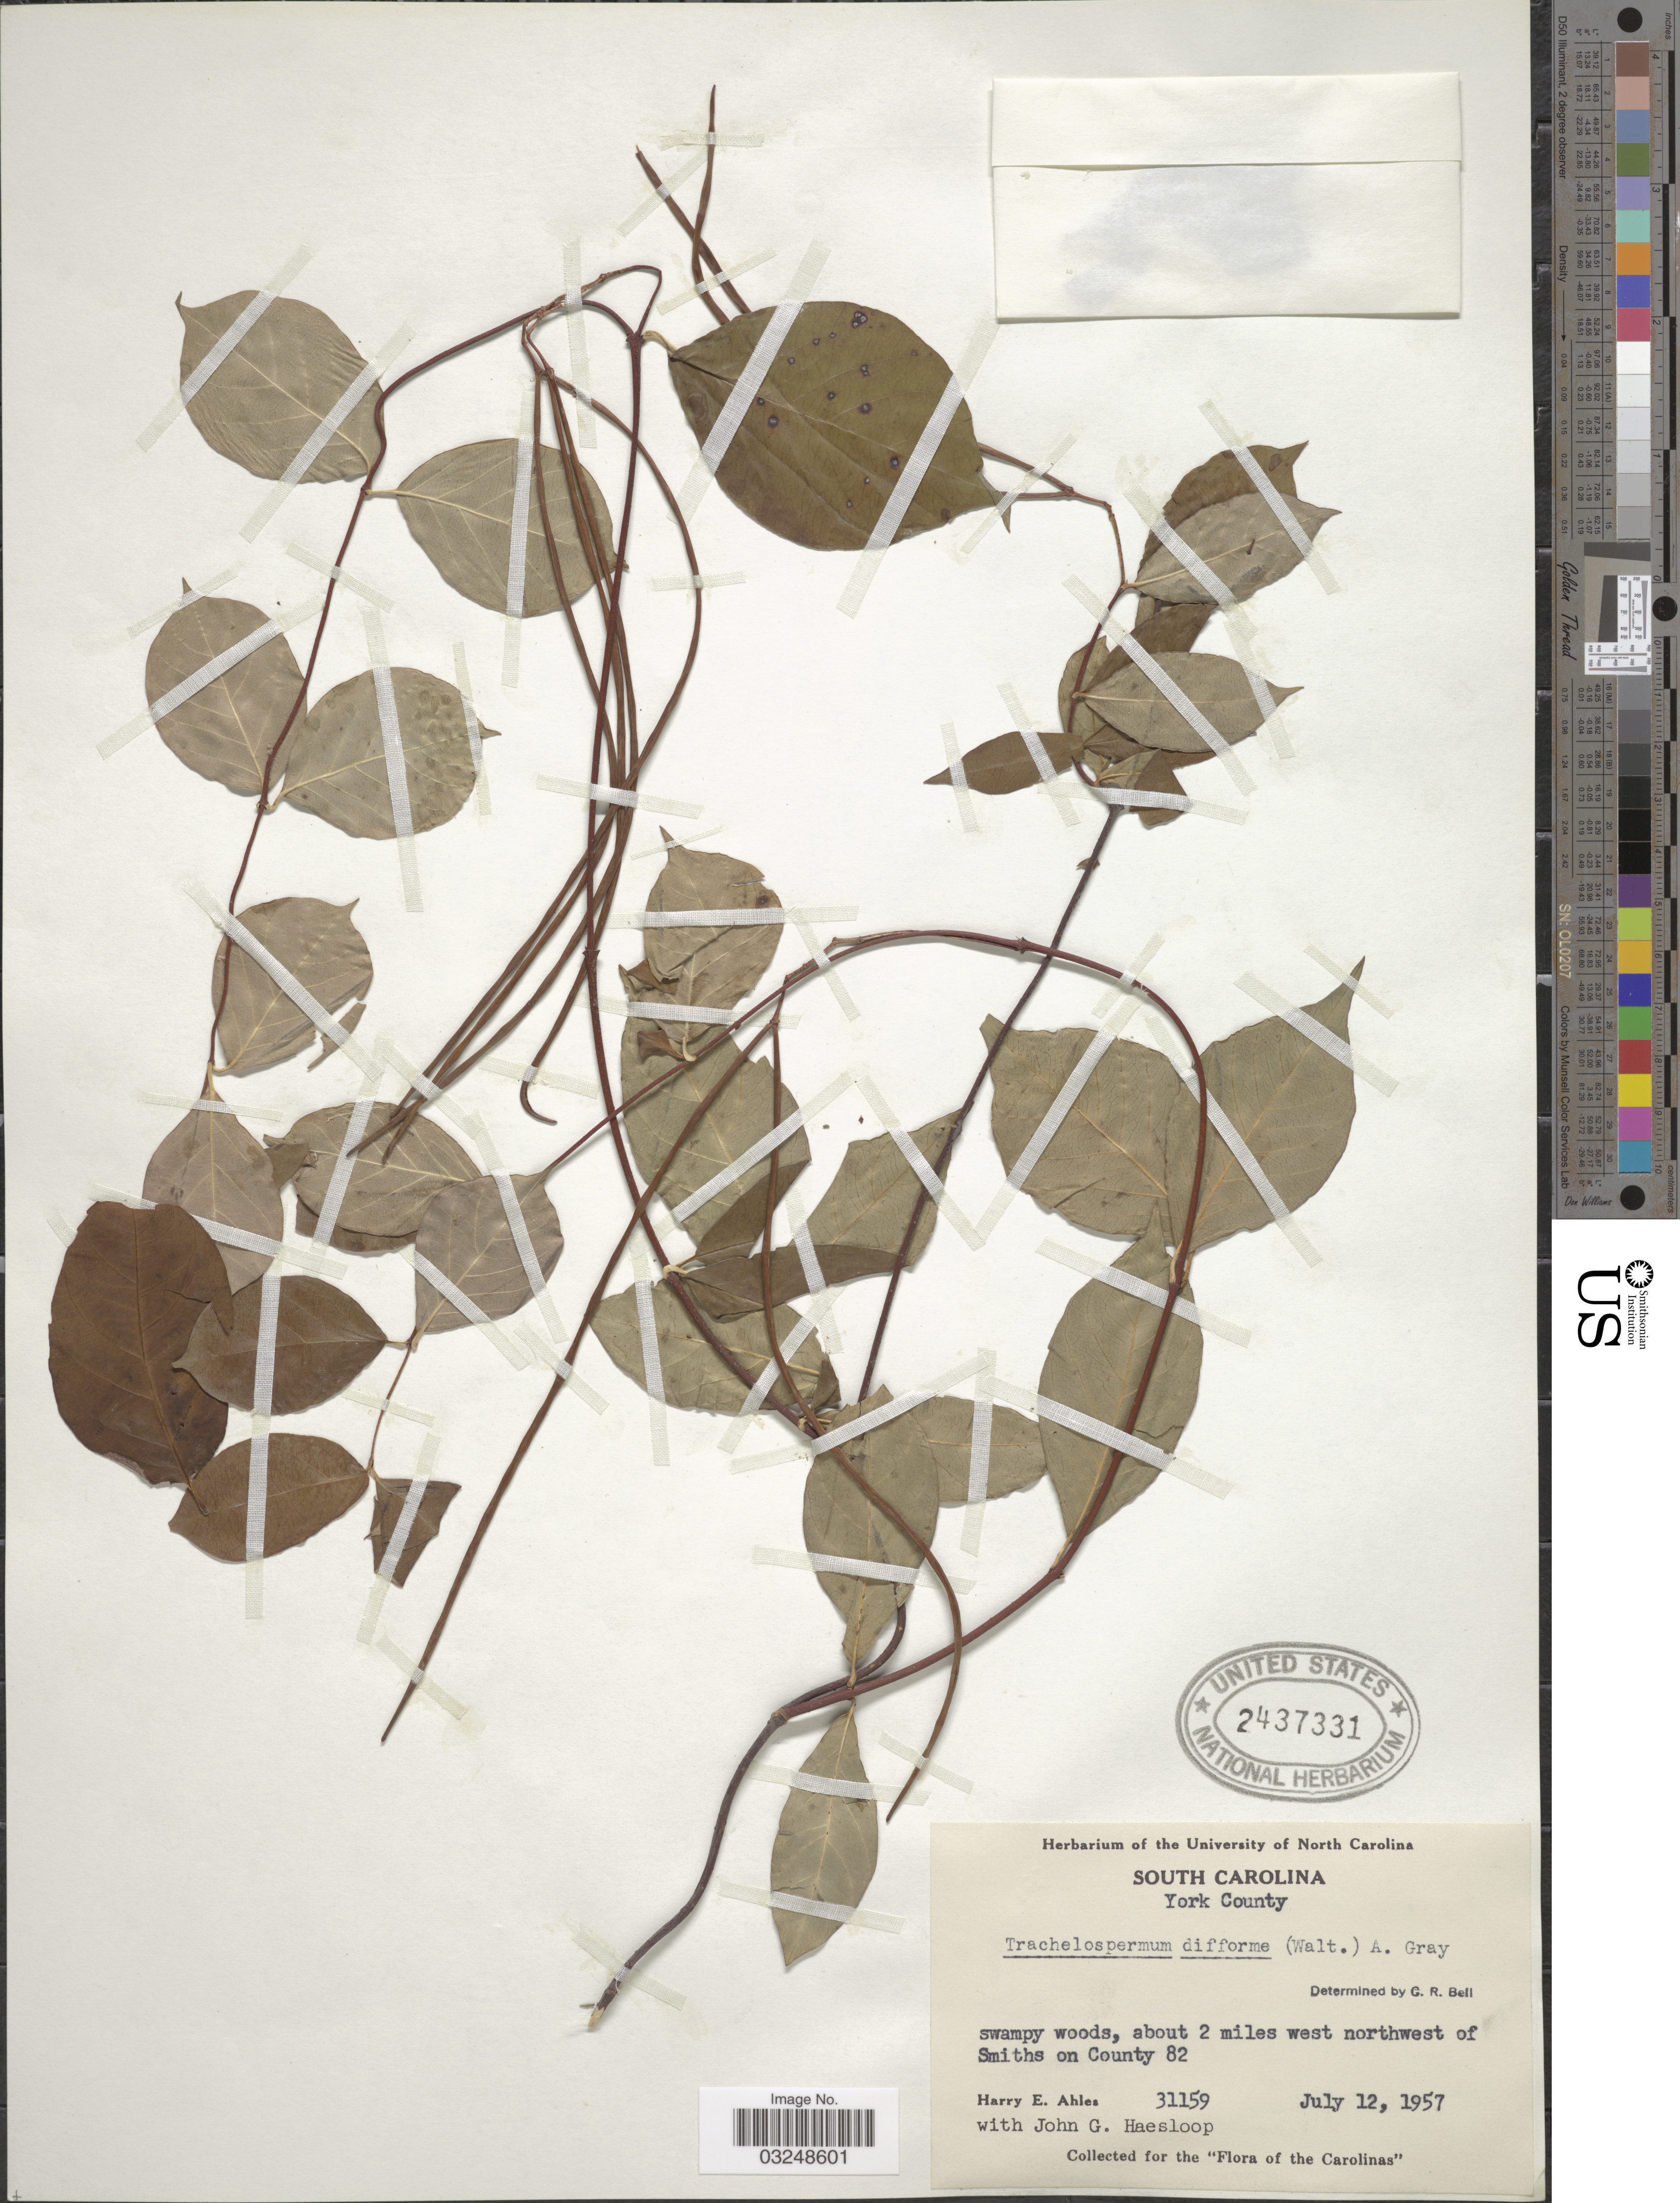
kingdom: Plantae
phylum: Tracheophyta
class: Magnoliopsida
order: Gentianales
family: Apocynaceae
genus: Trachelospermum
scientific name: Trachelospermum difforme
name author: (Walter) A. Gray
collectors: H. E. Ahles & J. Haesloop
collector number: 31159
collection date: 1957-07-12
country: United States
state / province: South Carolina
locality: York County, swampy woods, about 2 miles west northwest of Smiths on County 82.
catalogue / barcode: US 2437331